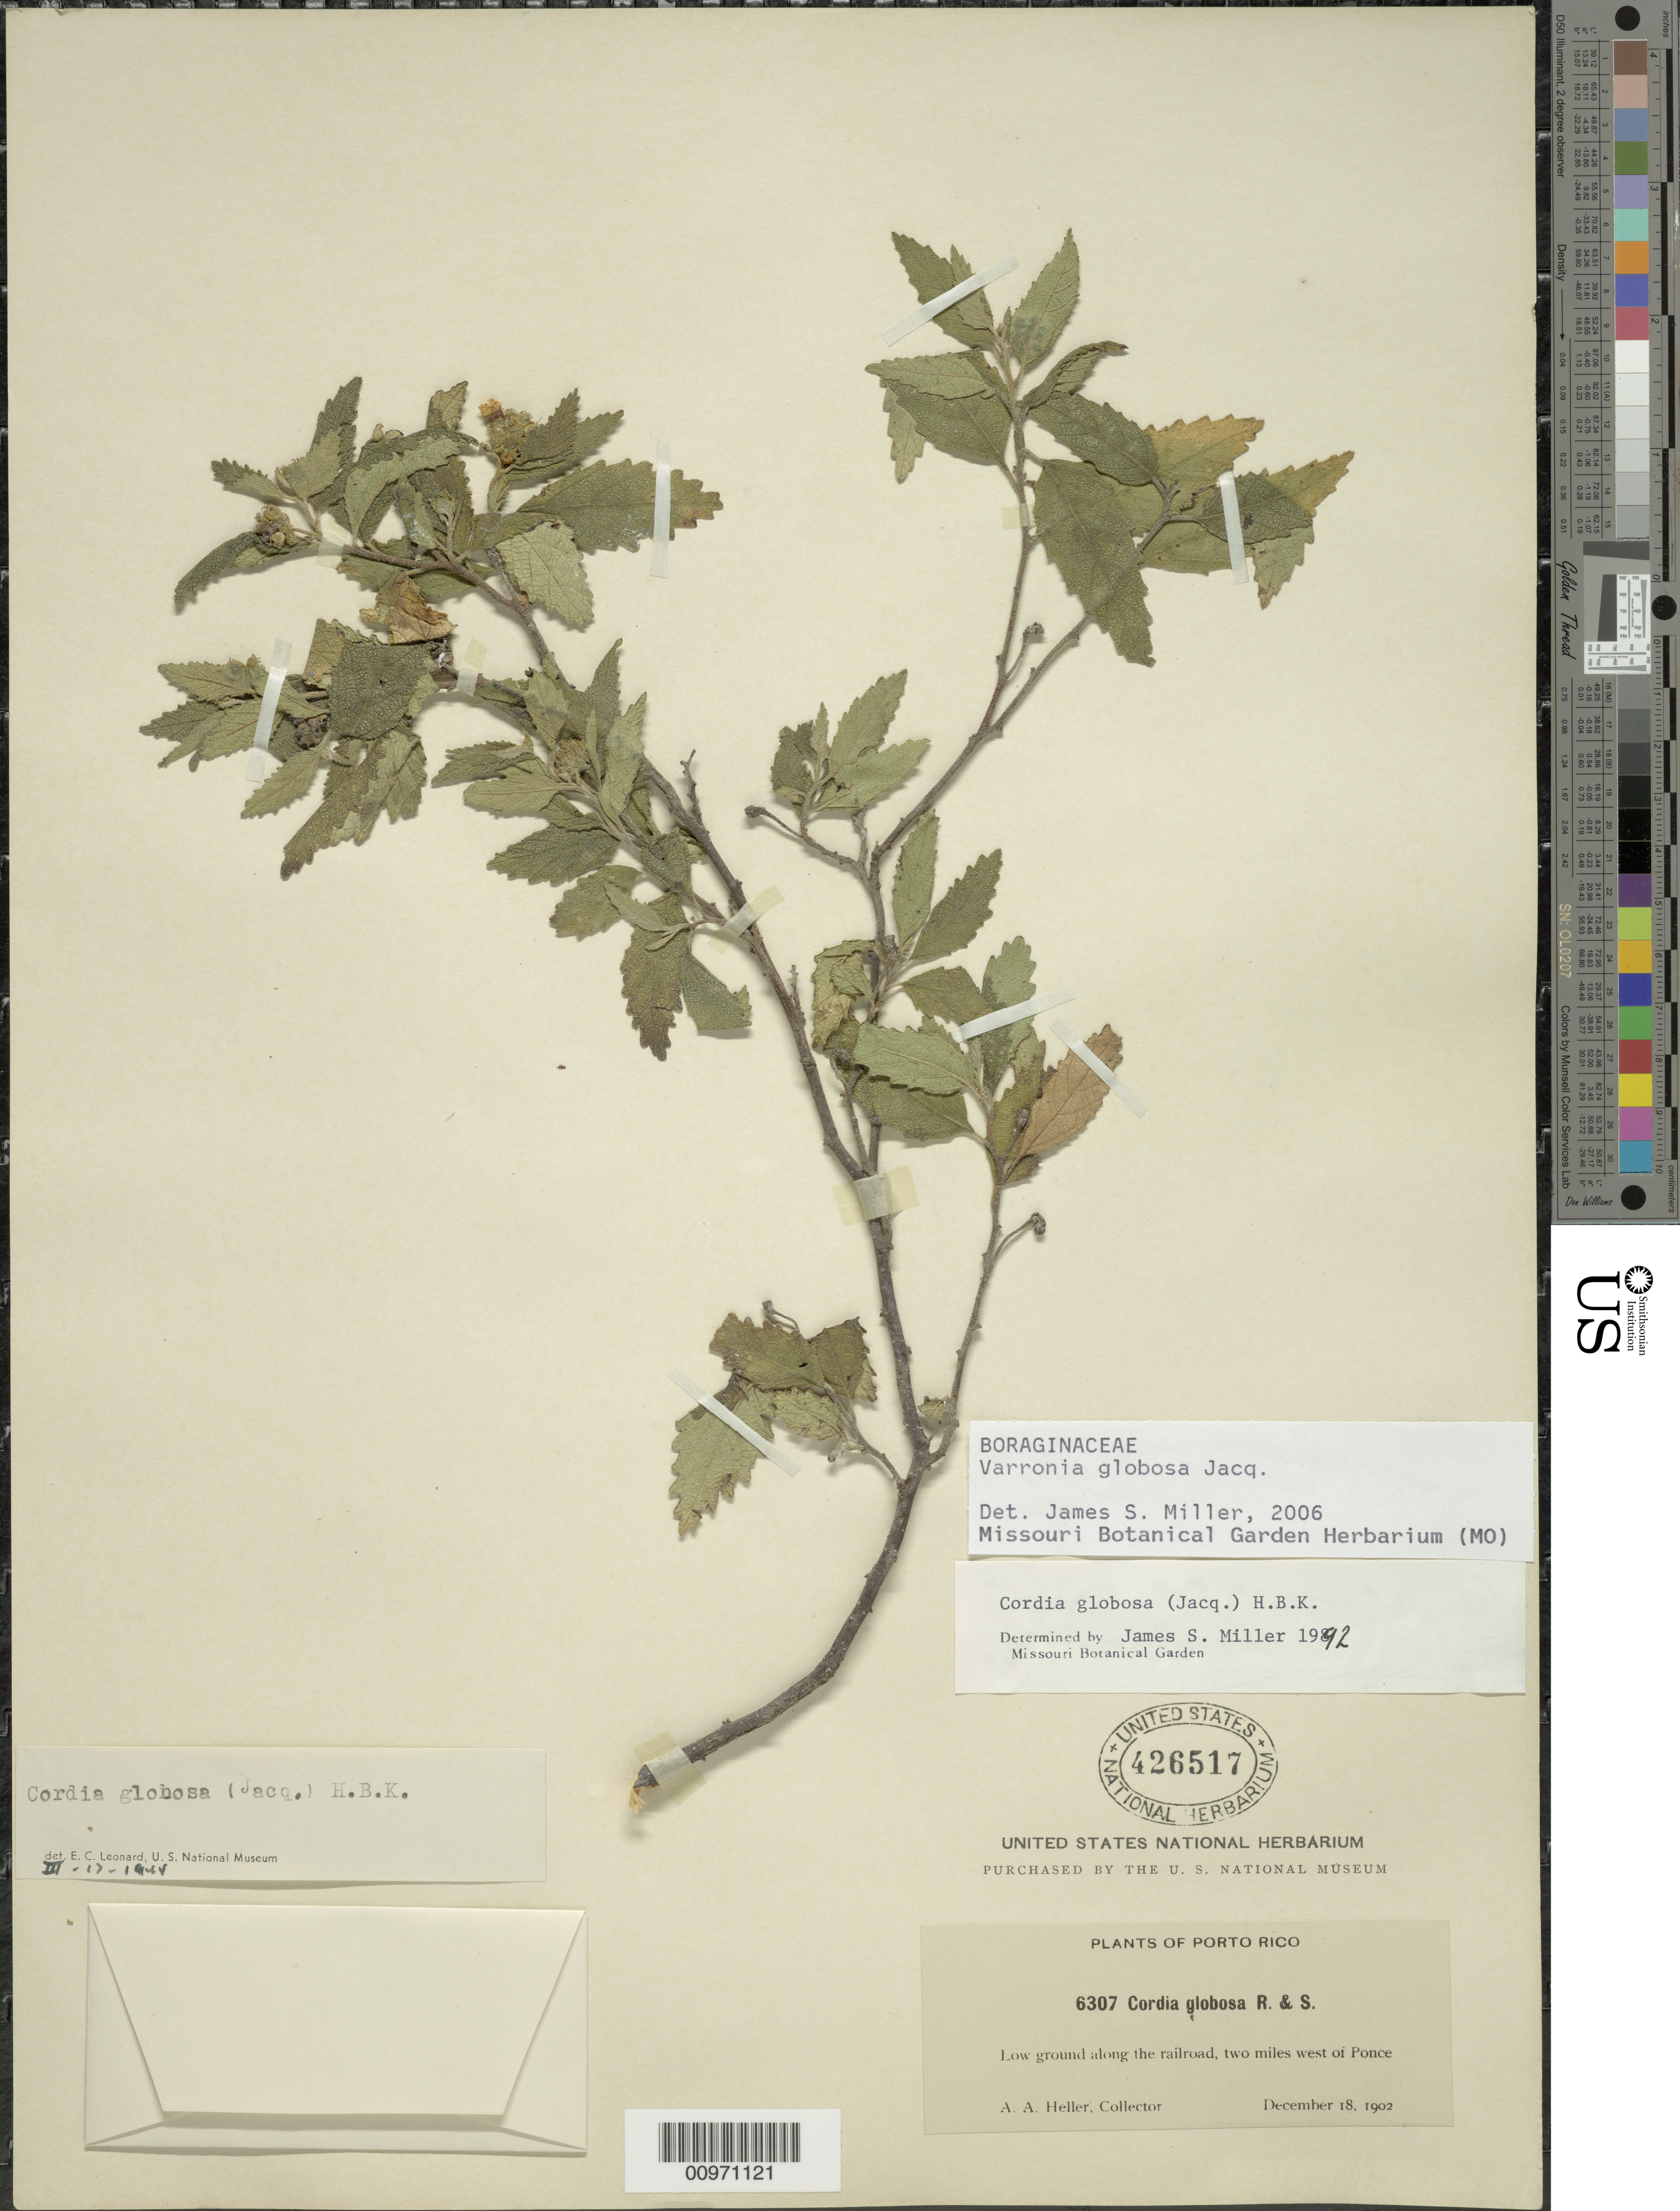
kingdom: Plantae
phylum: Tracheophyta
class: Magnoliopsida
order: Boraginales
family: Cordiaceae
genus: Varronia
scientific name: Varronia globosa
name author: Jacq.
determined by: Miller, James S., (MO), Missouri Botanical Garden (UNITED STATES)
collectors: A. A. Heller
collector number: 6307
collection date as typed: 18 Dec 1902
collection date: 1902-12-18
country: Puerto Rico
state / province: Ponce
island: Puerto Rico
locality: Ponce, two miles west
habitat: Low ground along the railroad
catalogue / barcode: US 426517